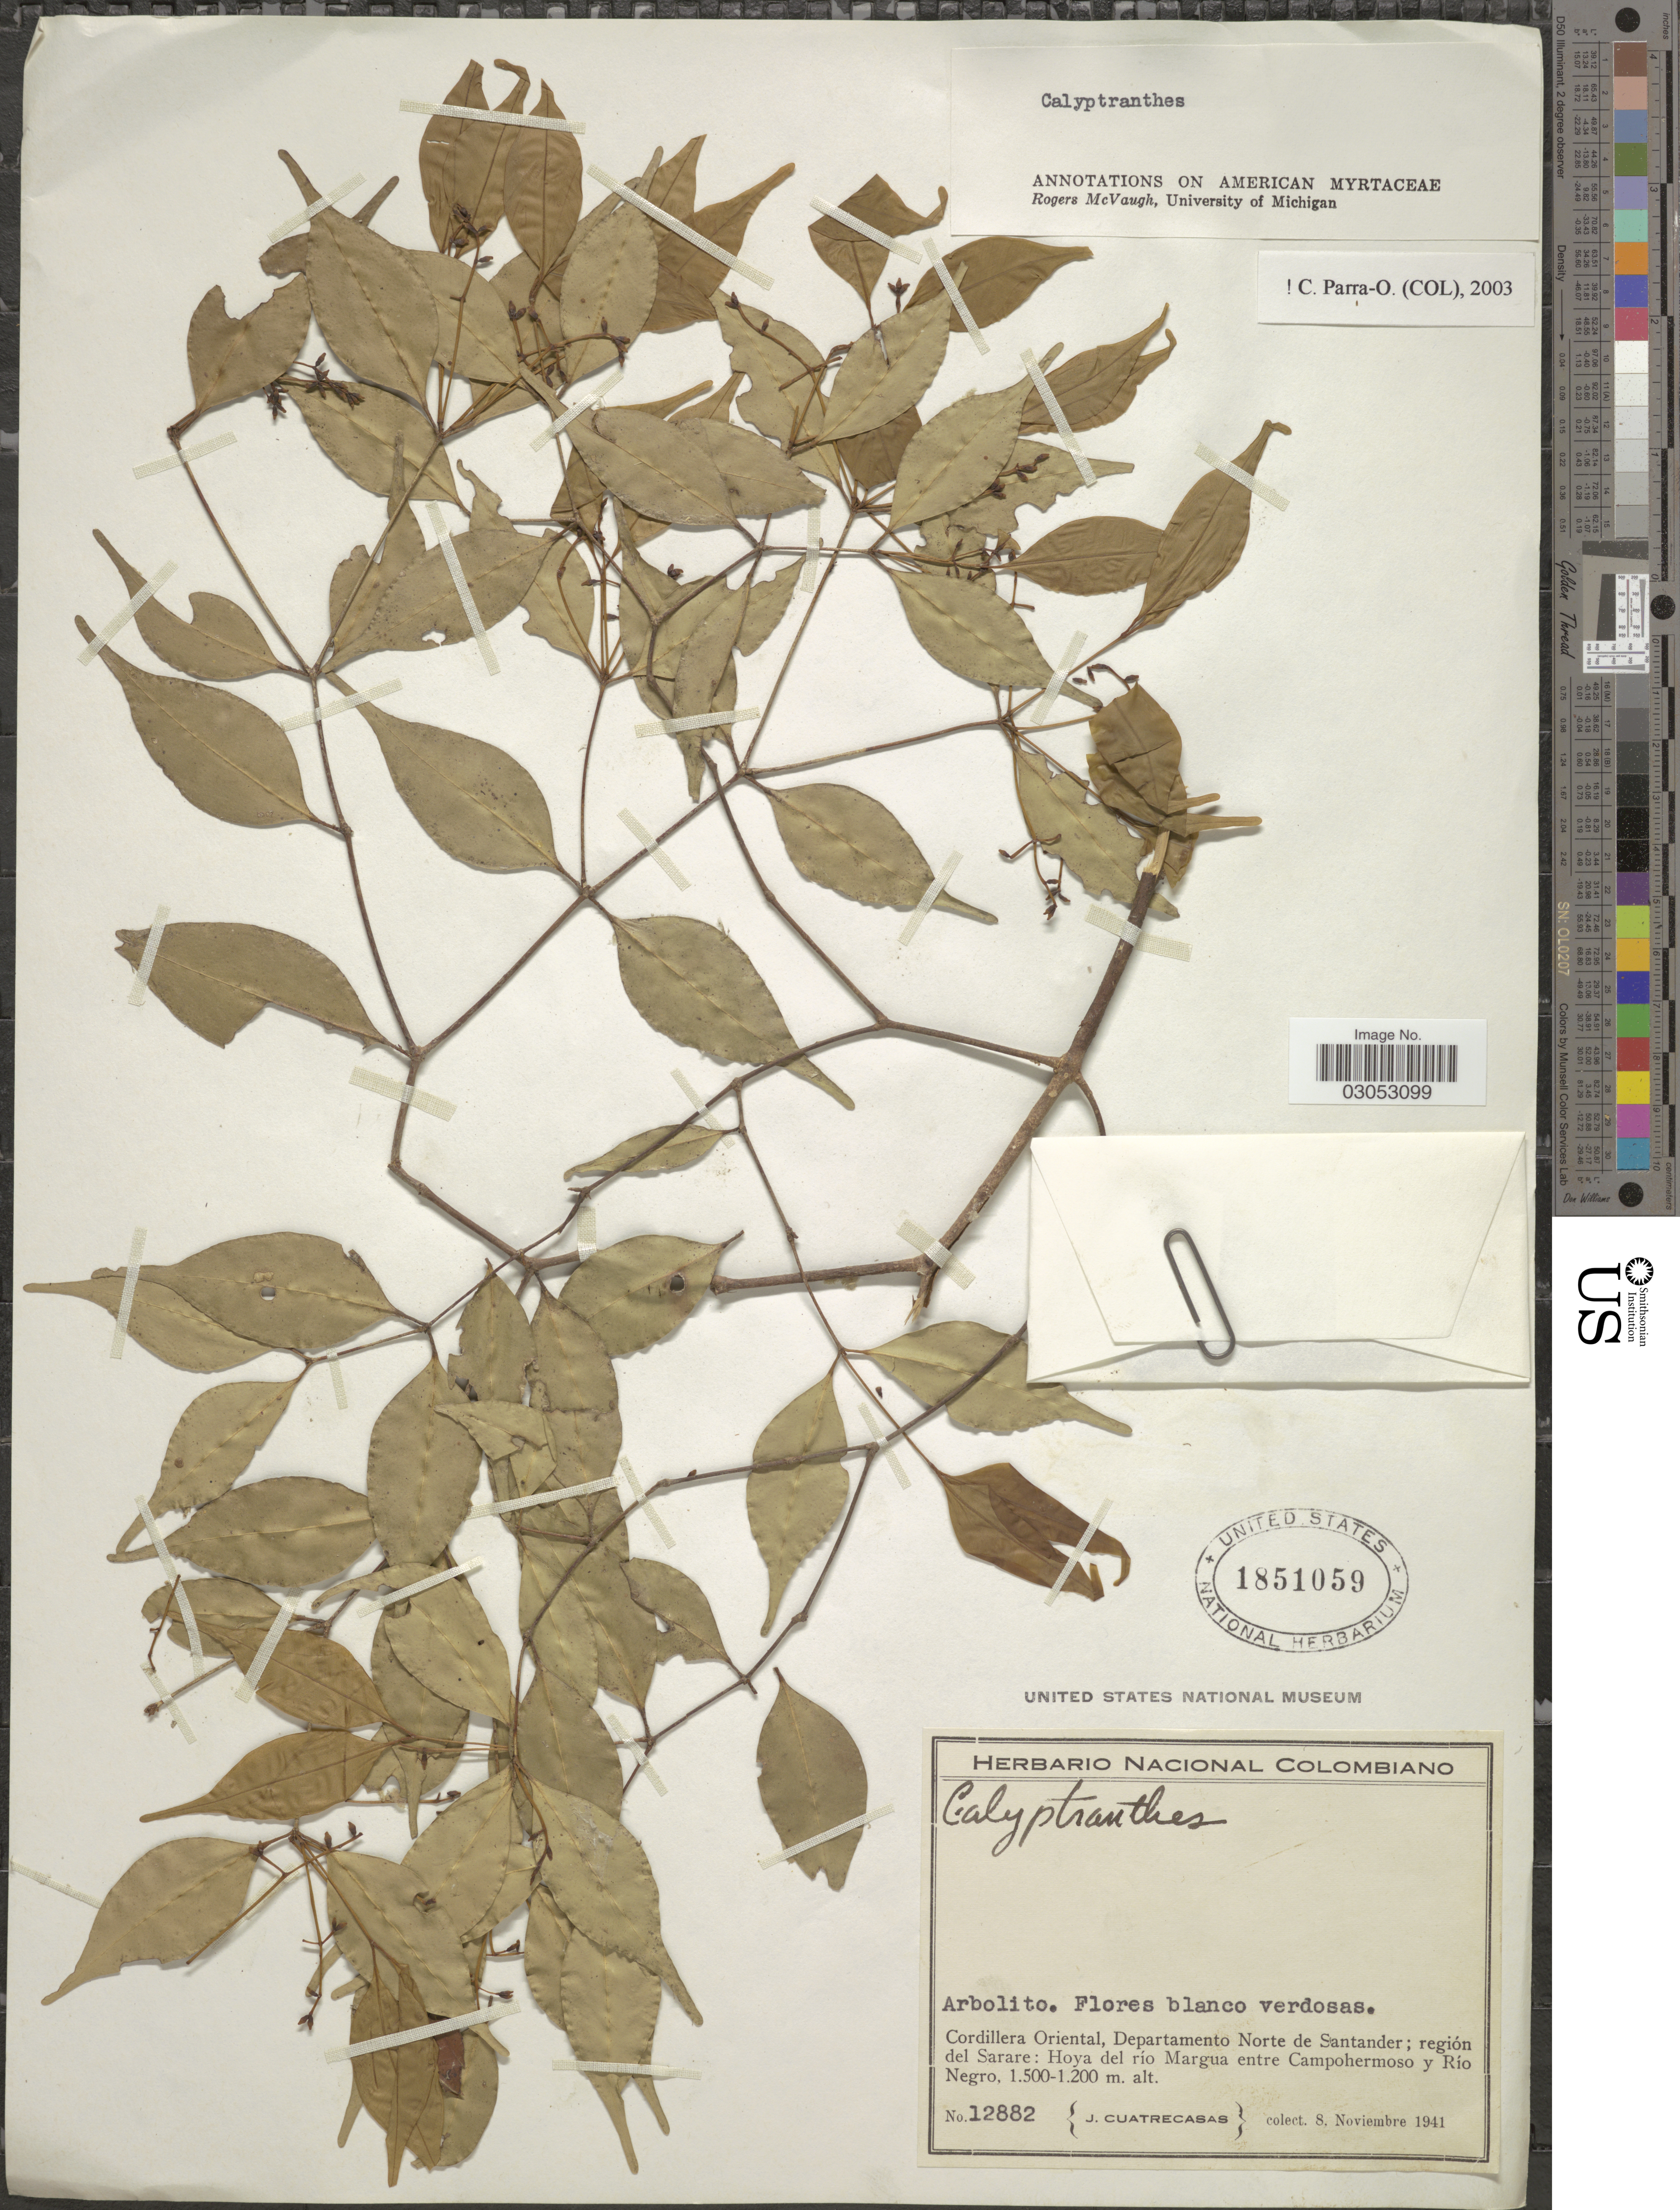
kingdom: Plantae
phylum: Tracheophyta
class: Magnoliopsida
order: Myrtales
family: Myrtaceae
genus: Myrcia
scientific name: Myrcia sp.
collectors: J. Cuatrecasas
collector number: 12882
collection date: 1941-11-08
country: Colombia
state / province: Norte de Santander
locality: Cordillera Oriental, Departamento Norte de Santander; región del Sarare: Hoya del río Margua entre Campohermoso y Río Negro.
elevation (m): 1200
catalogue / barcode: US 1851059